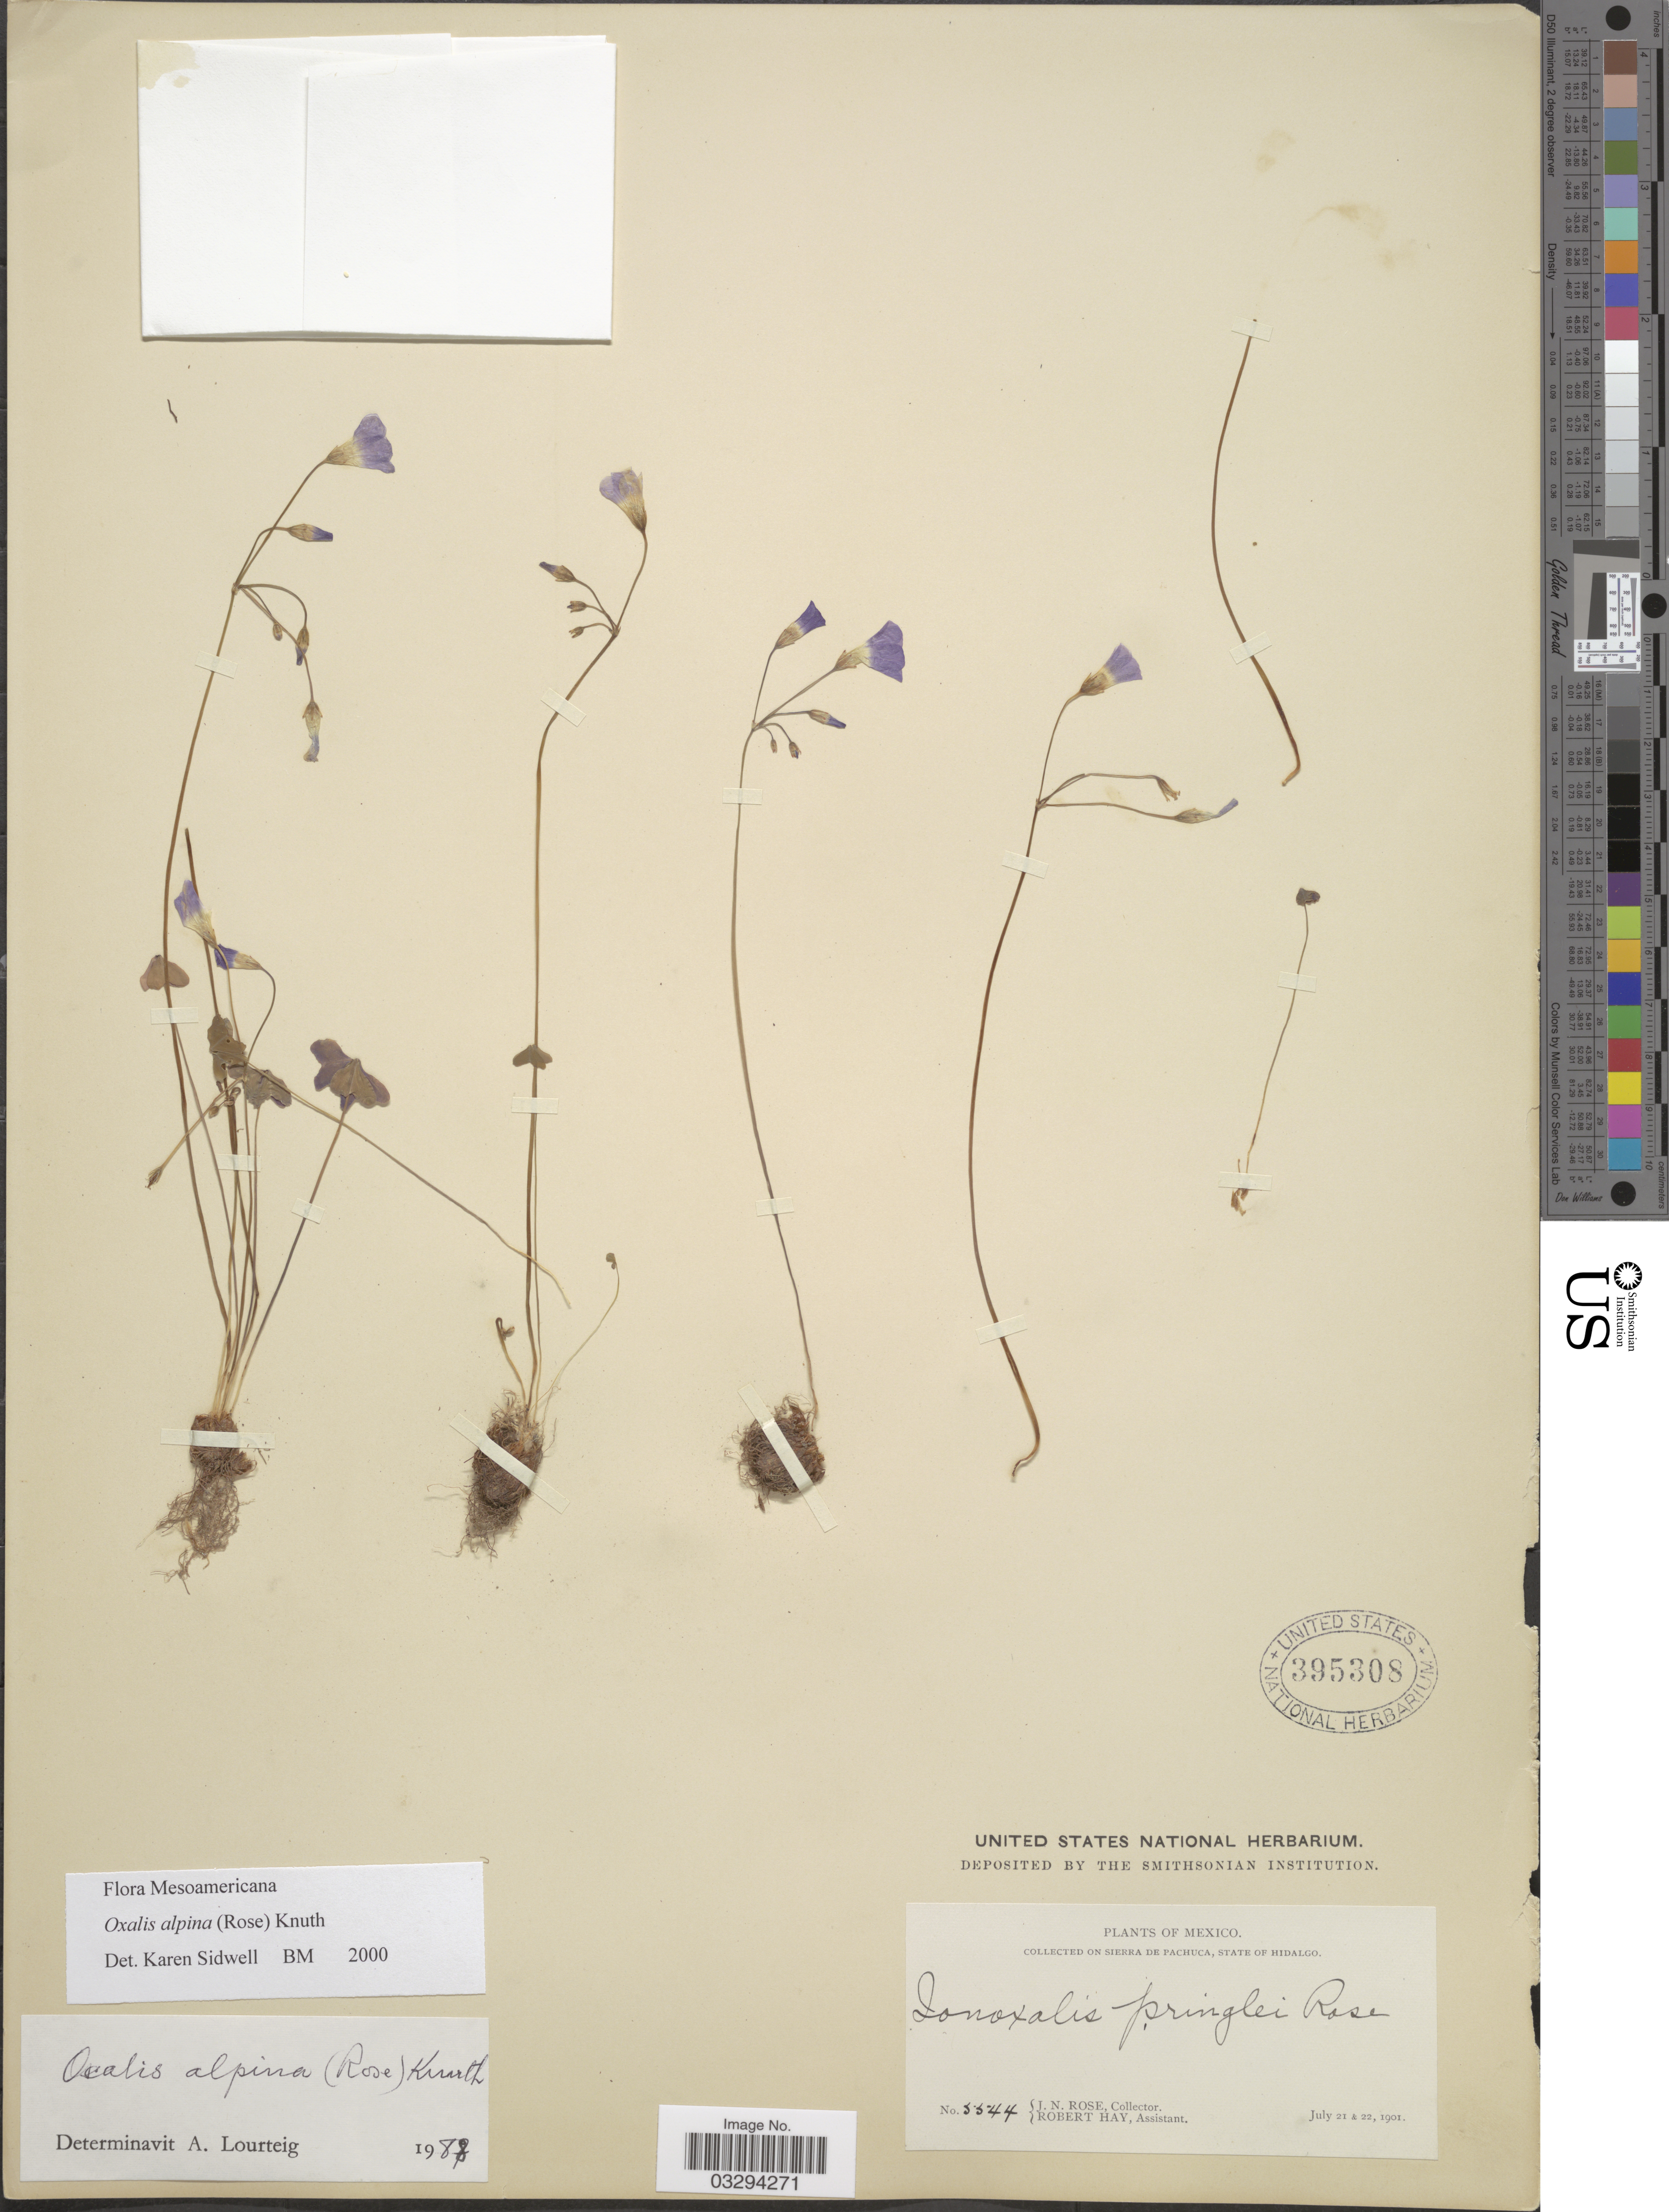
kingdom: Plantae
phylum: Tracheophyta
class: Magnoliopsida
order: Oxalidales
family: Oxalidaceae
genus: Oxalis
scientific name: Oxalis alpina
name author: (Rose) R. Knuth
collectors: J. N. Rose & R. Hay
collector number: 5544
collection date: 1901-07-21/1901-07-22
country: Mexico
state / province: Hidalgo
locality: On Sierra de Pachuca.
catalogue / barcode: US 395308